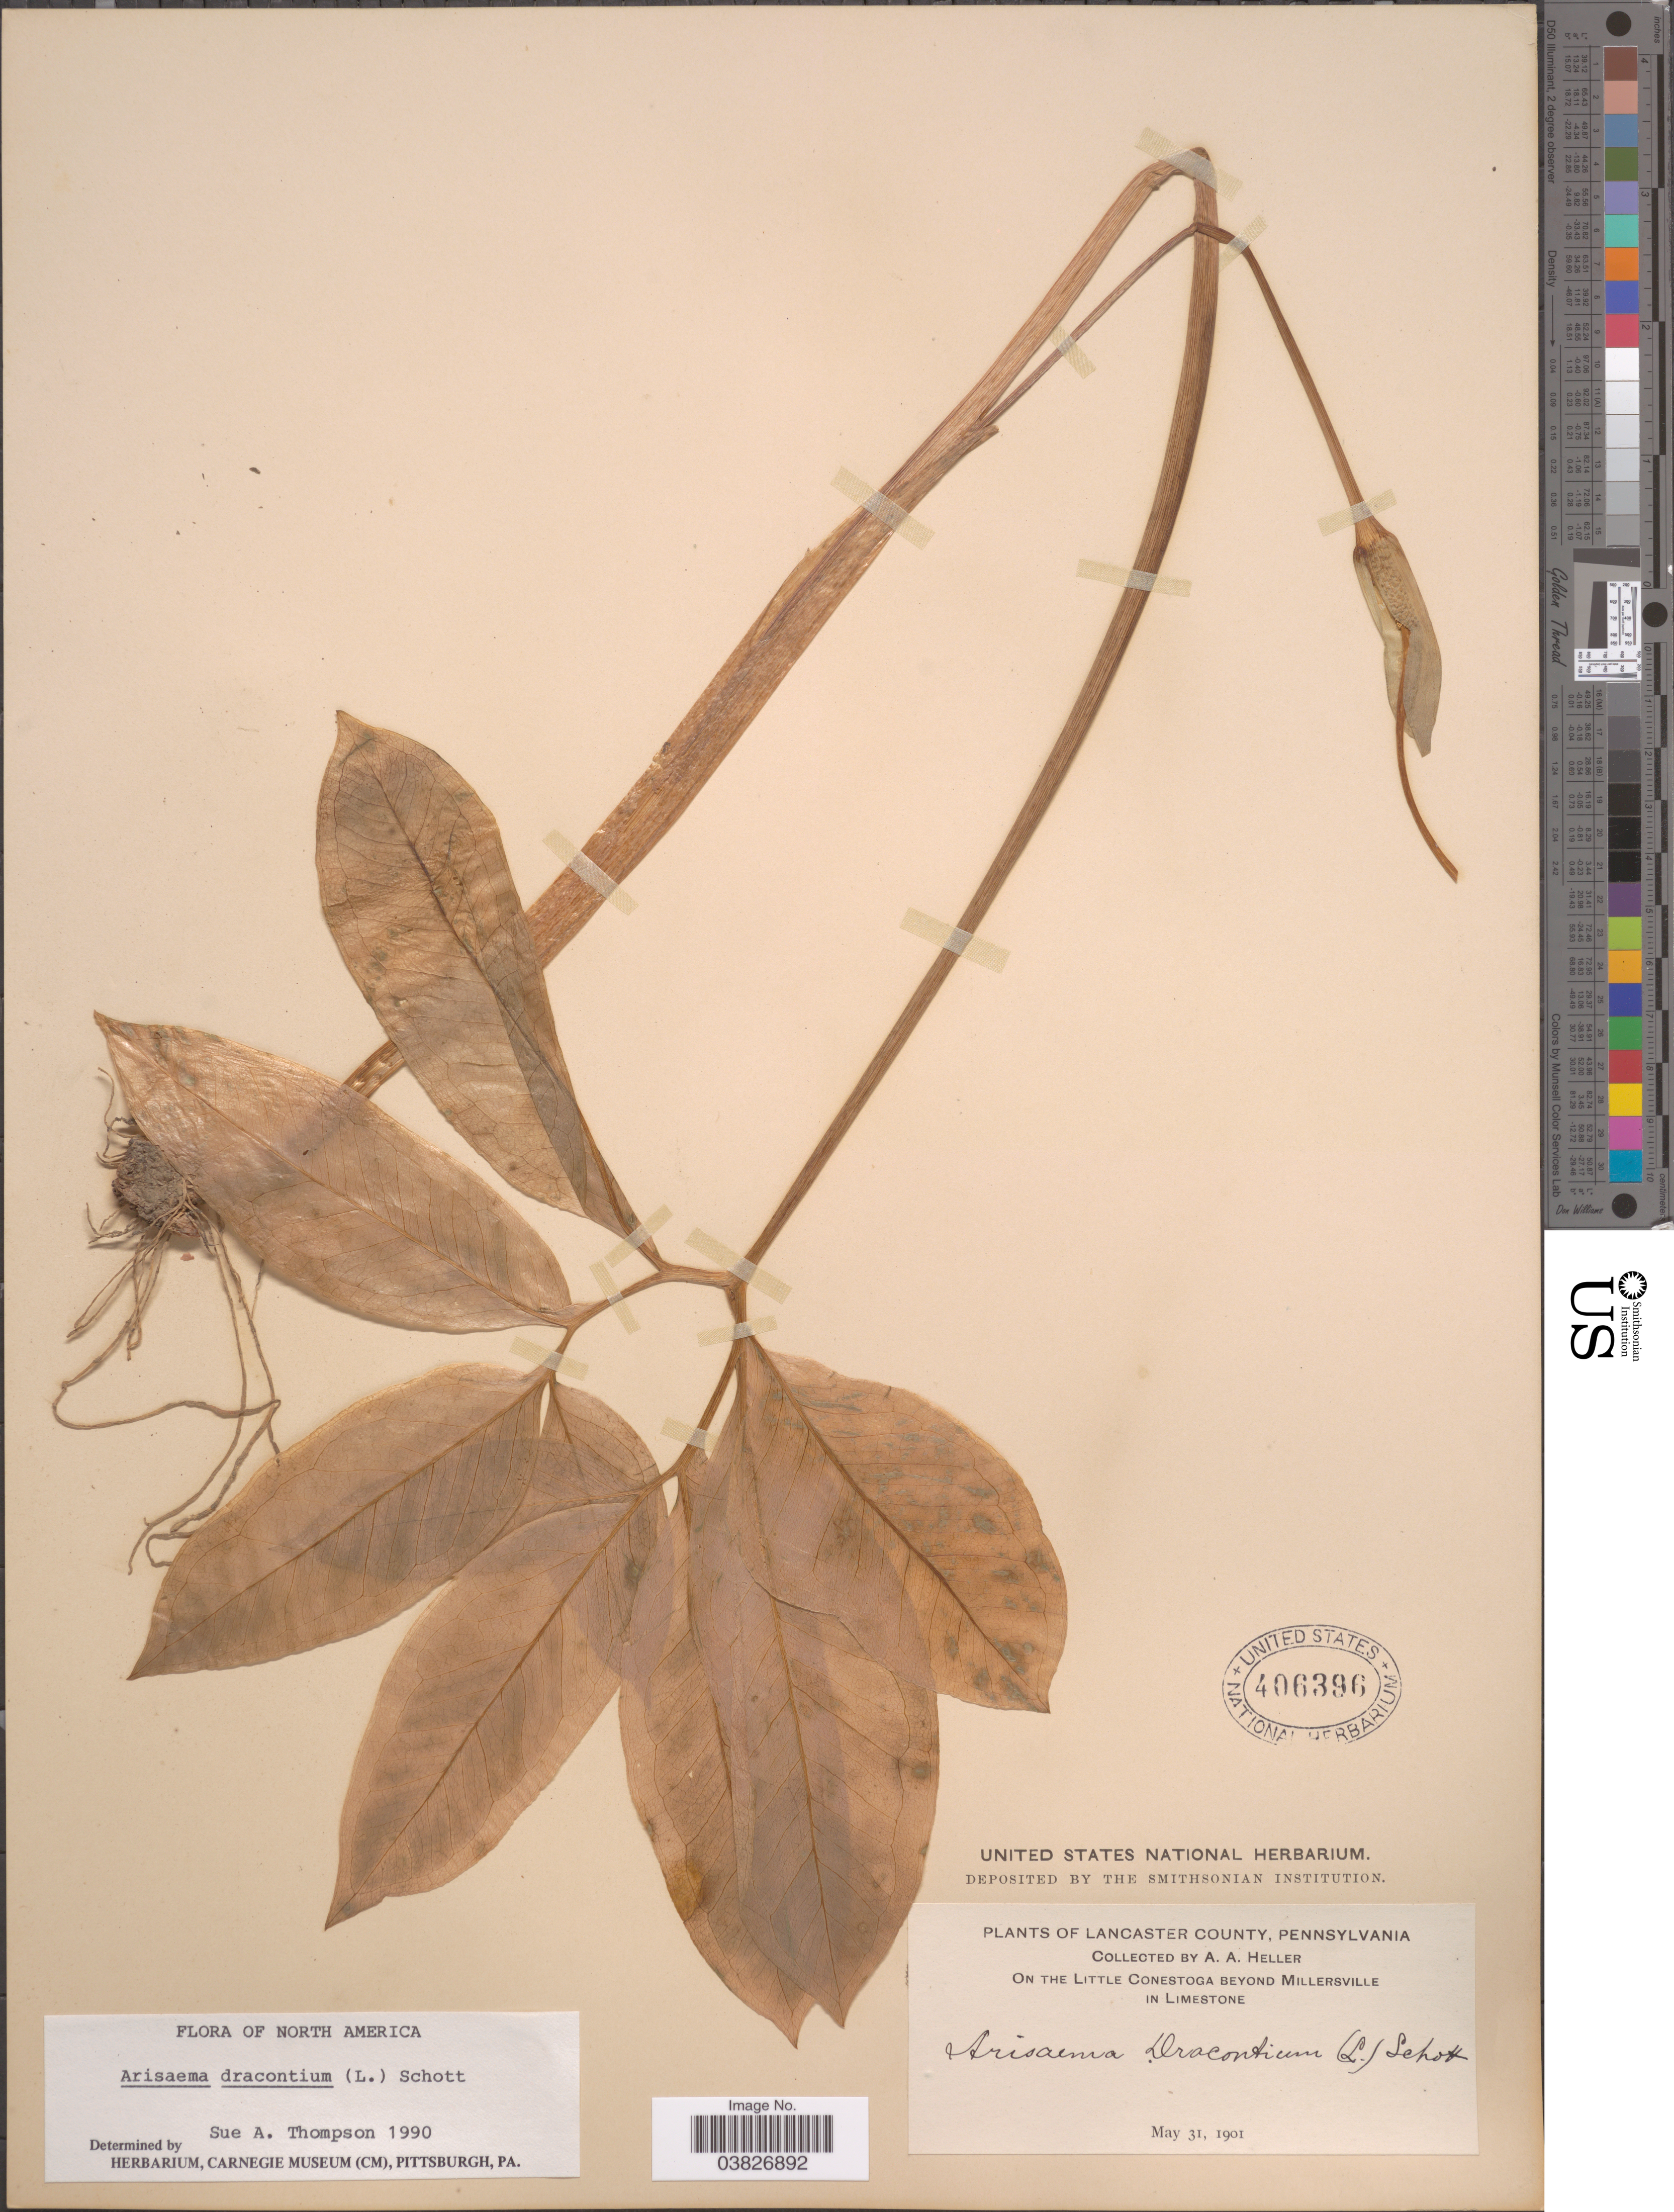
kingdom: Plantae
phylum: Tracheophyta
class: Liliopsida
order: Alismatales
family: Araceae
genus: Arisaema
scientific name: Arisaema dracontium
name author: (L.) Schott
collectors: A. A. Heller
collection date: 1901-05-31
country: United States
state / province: Pennsylvania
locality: Lancaster County. On the little Conestoga beyond Millersville in limestone.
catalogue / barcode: US 406396